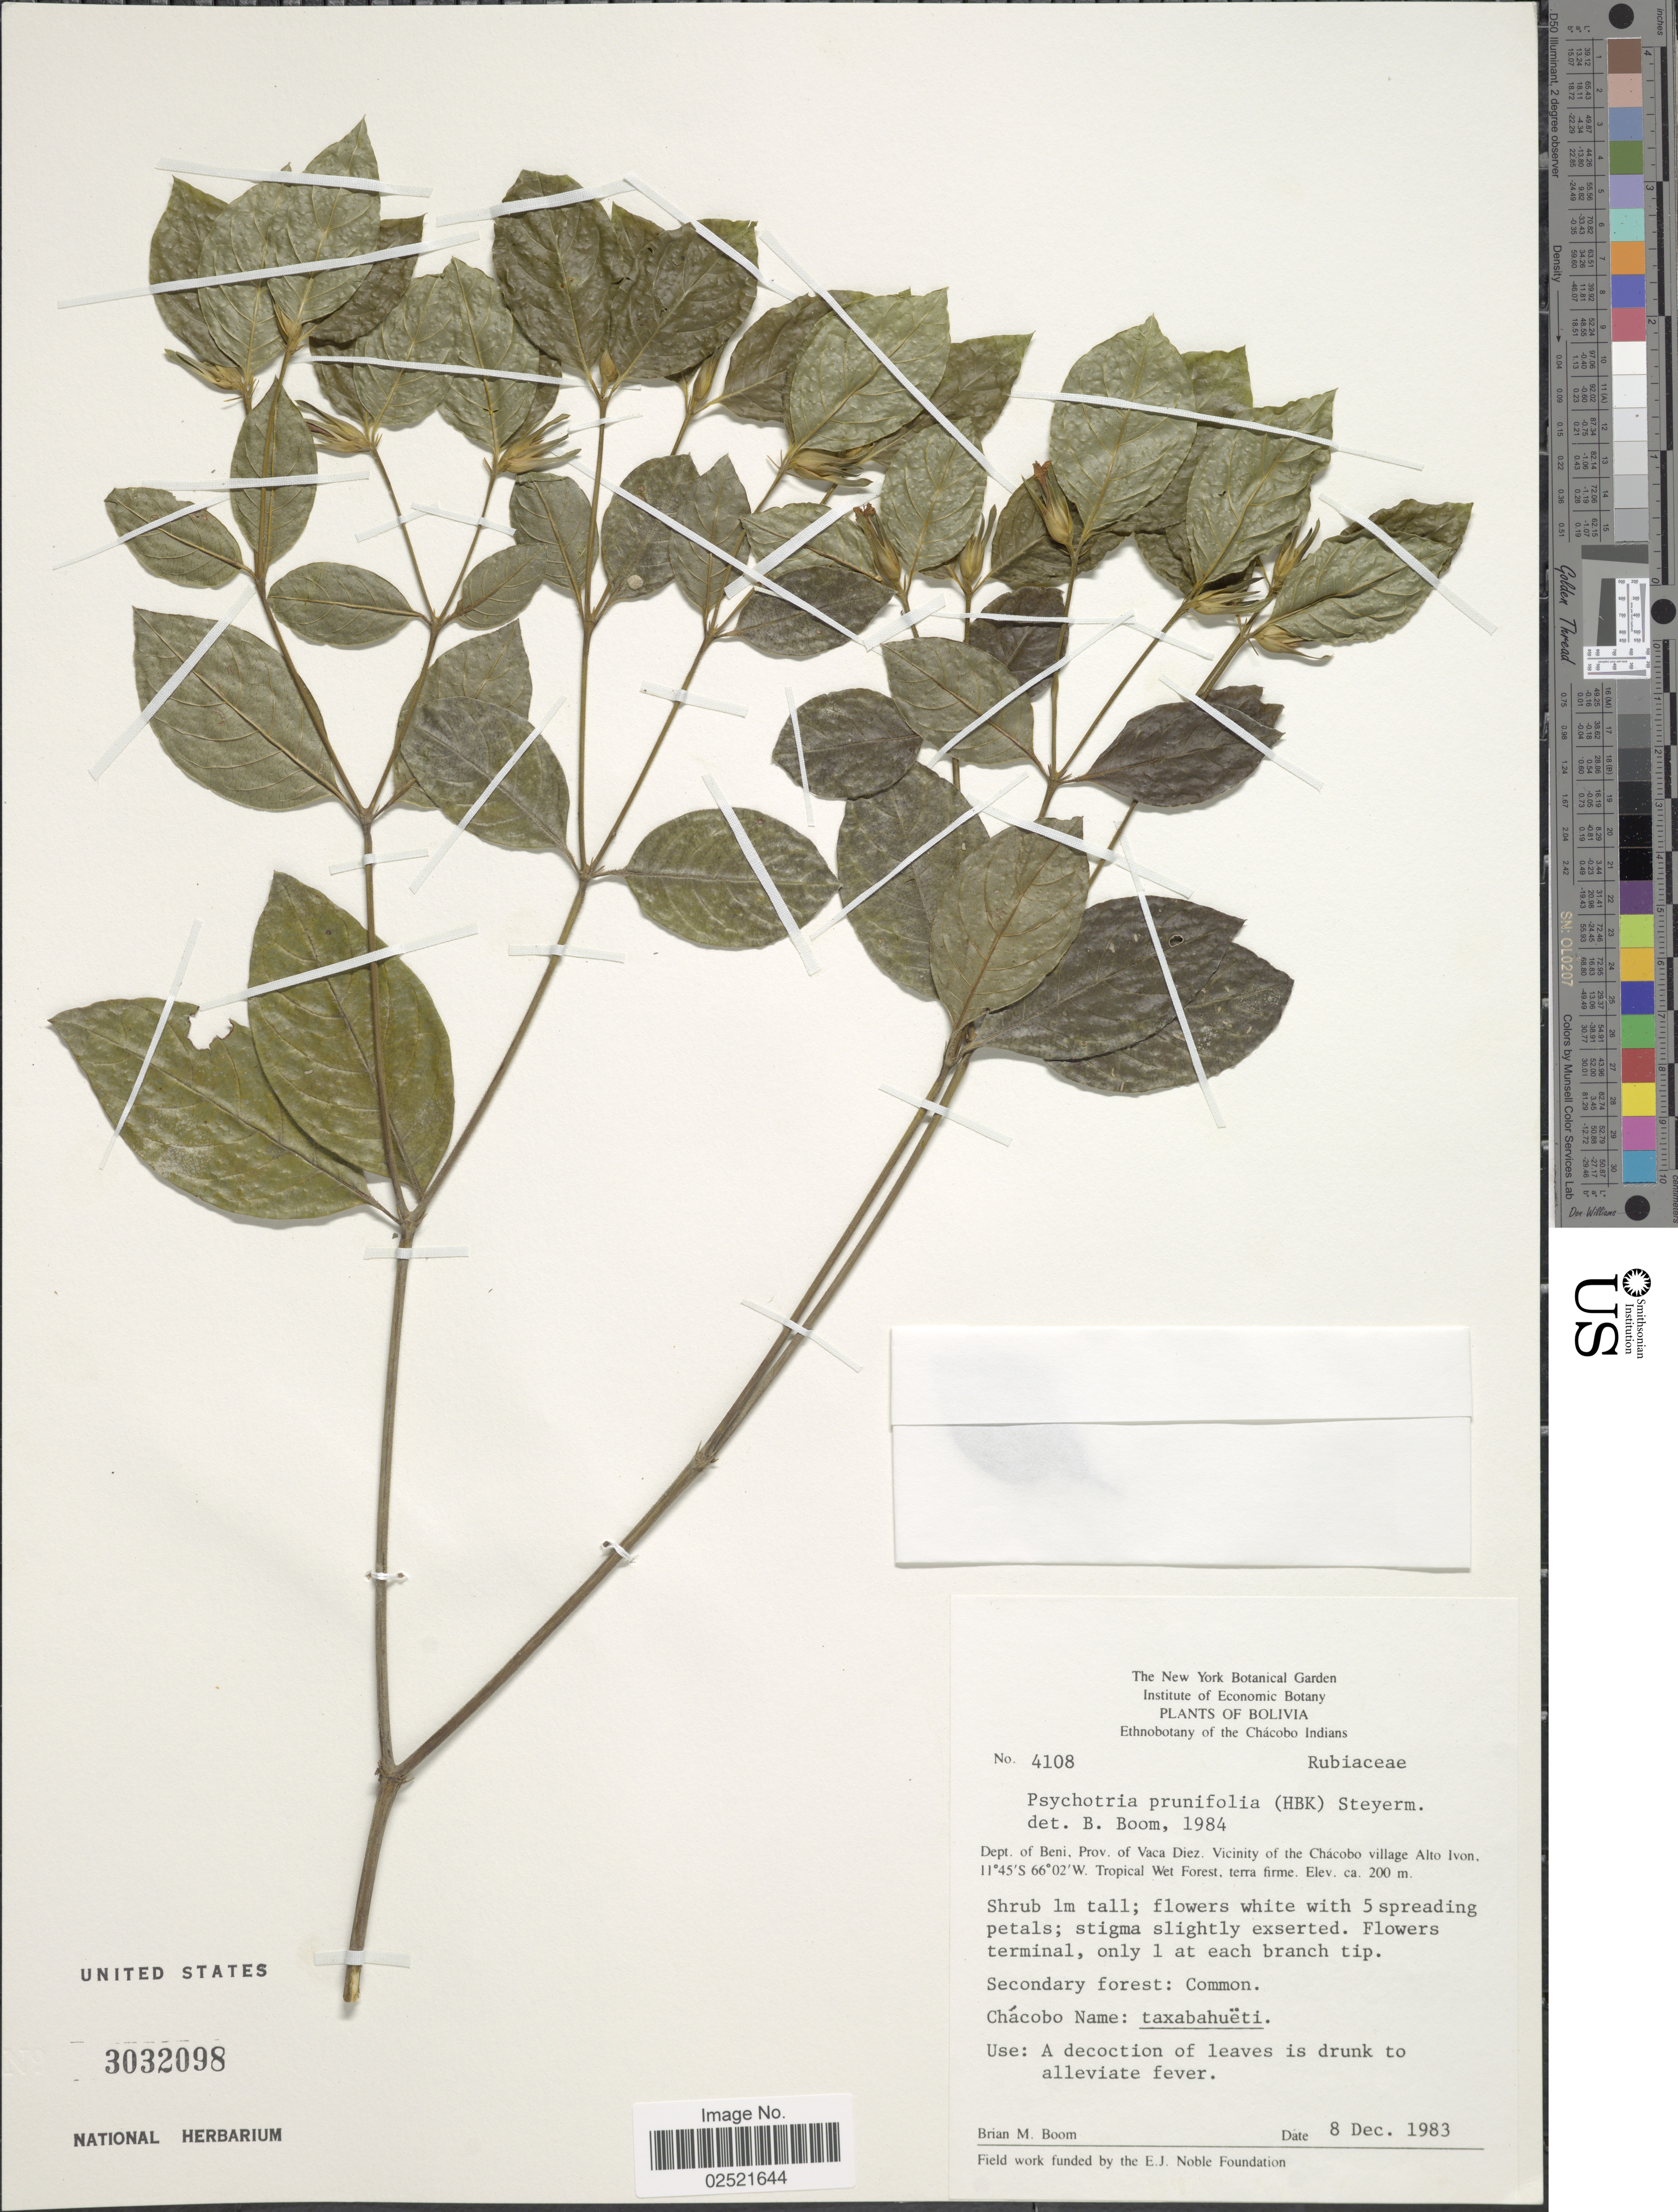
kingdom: Plantae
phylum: Tracheophyta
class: Magnoliopsida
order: Gentianales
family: Rubiaceae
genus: Psychotria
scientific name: Psychotria prunifolia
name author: (Kunth) Steyerm.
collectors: B. M. Boom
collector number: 4108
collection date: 1983-12-08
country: Bolivia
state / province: Beni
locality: Prov. of Vaca Diez, Vicinity of the Chacobo village Alto Ivon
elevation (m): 200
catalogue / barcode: US 3032098